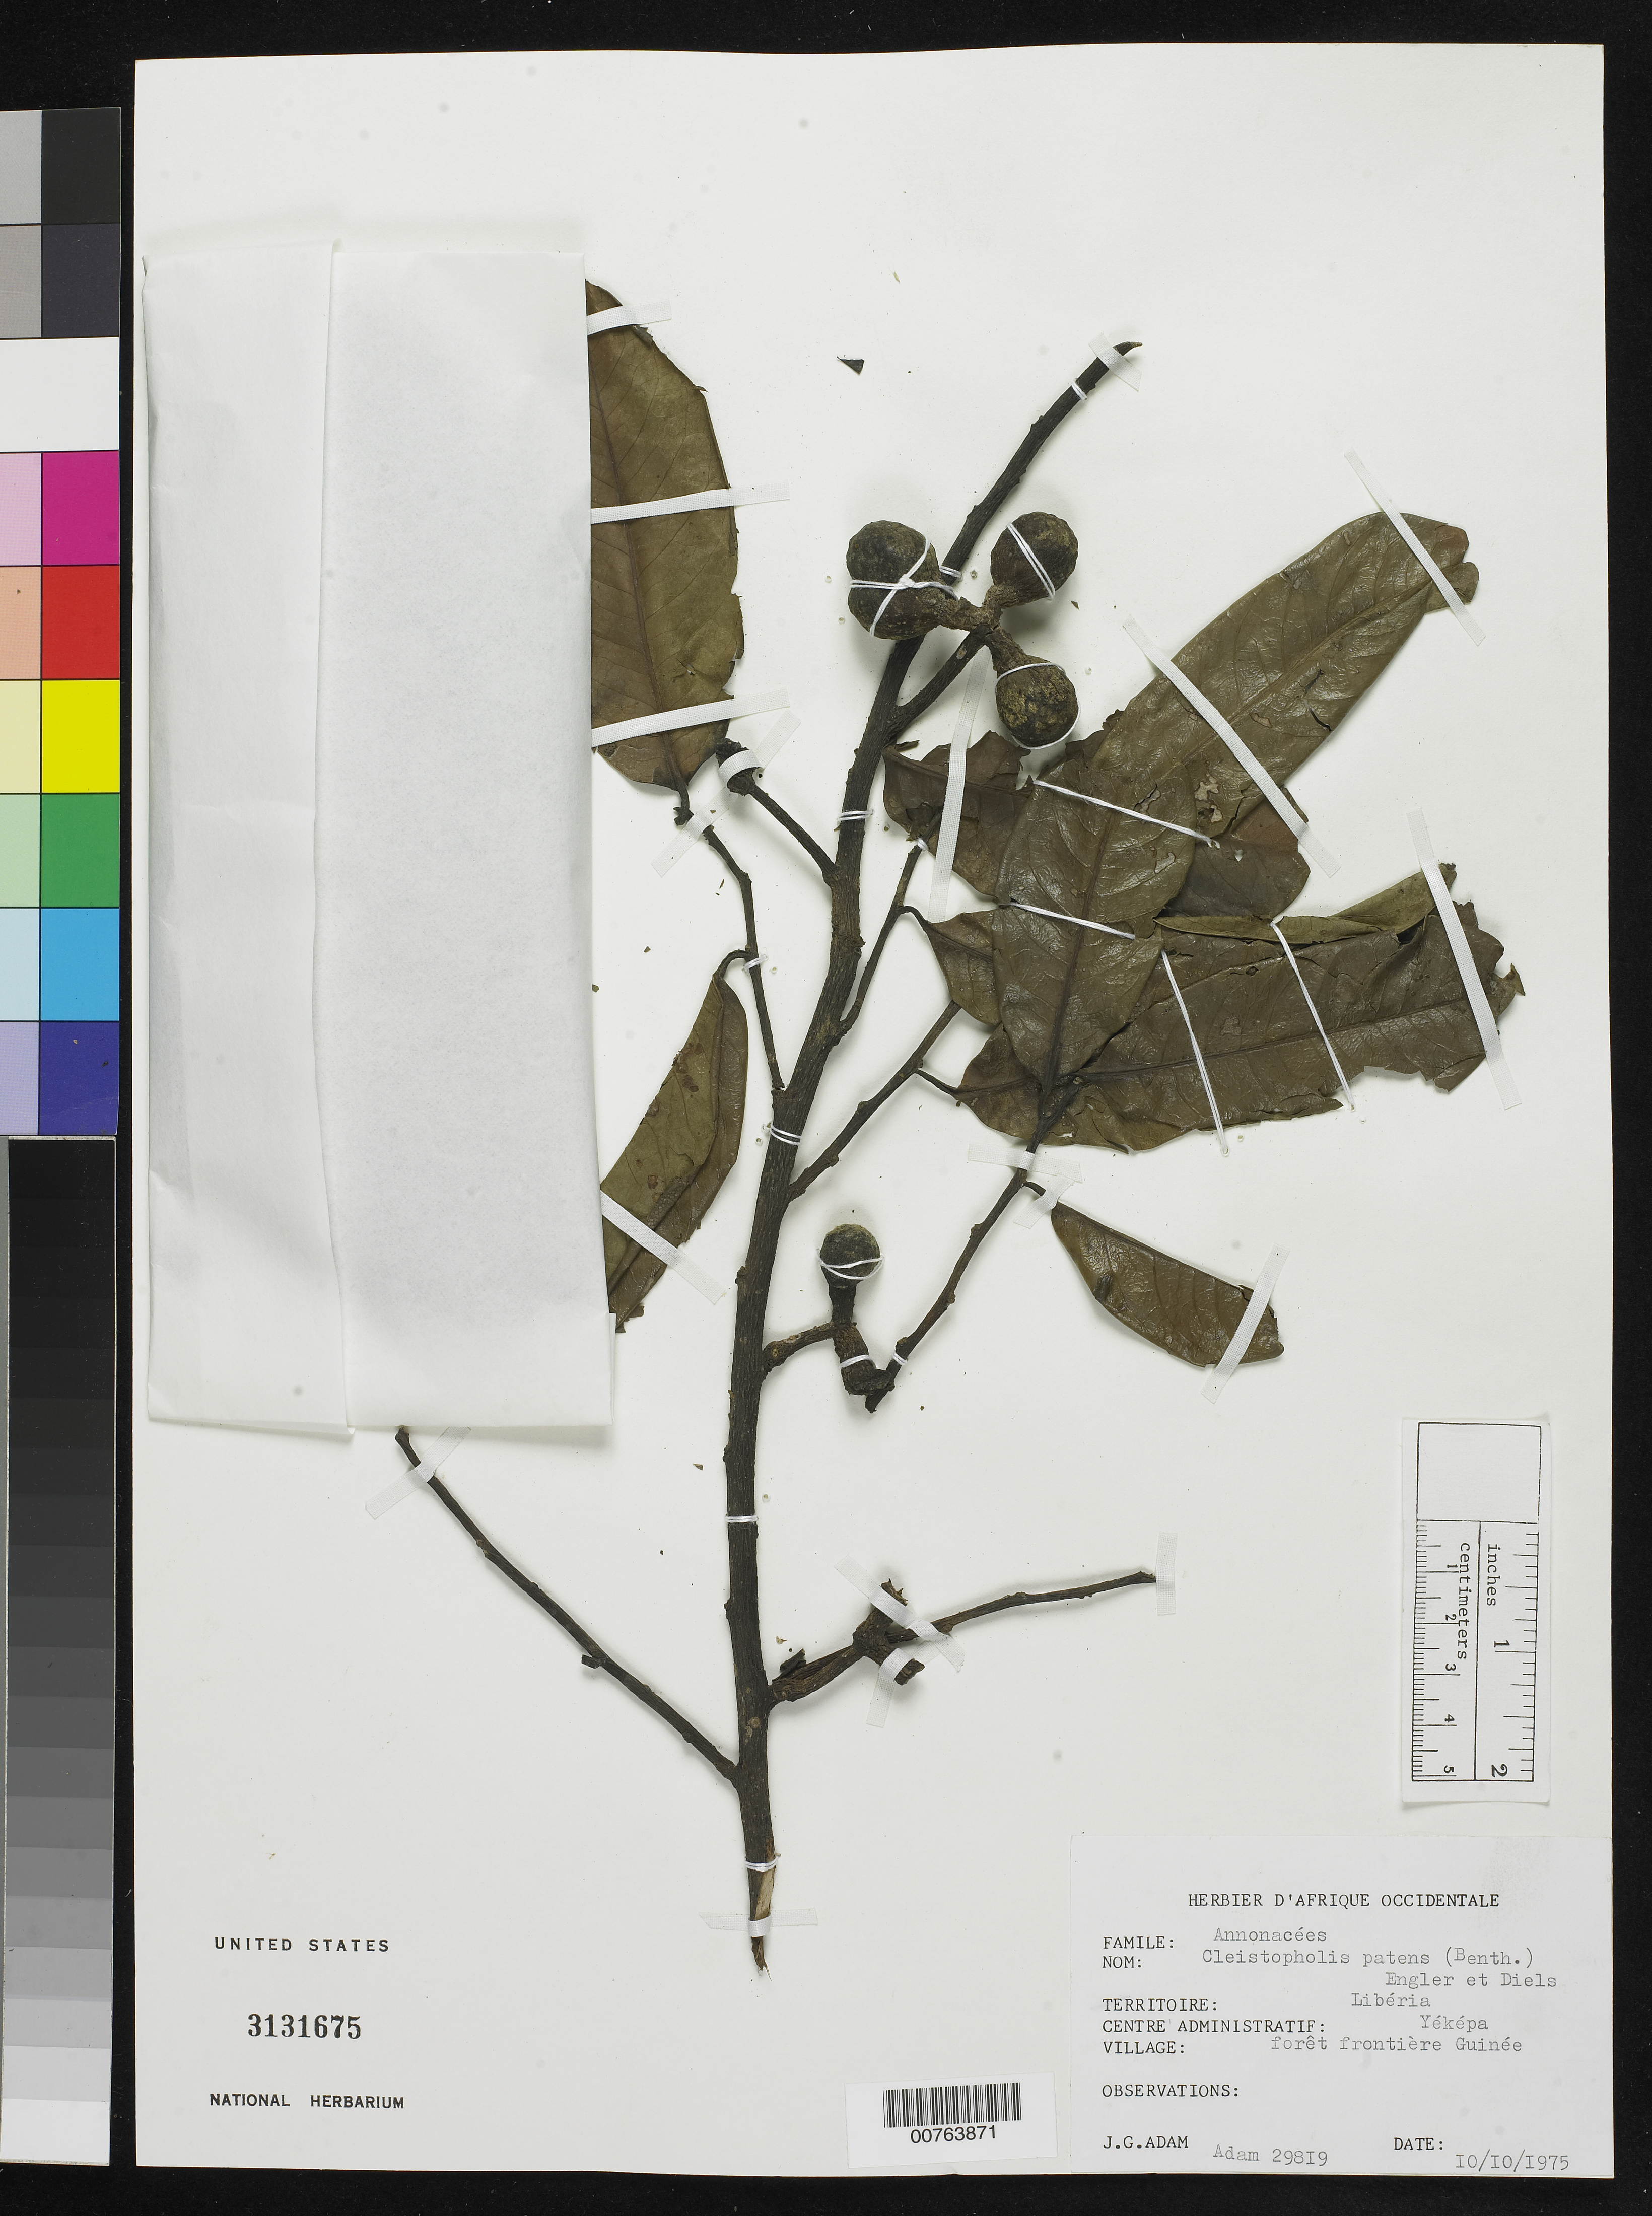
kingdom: Plantae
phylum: Tracheophyta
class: Magnoliopsida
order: Magnoliales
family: Annonaceae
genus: Cleistopholis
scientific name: Cleistopholis patens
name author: (Benth.) Engl. & Diels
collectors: J. Adam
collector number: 29819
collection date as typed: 10 Oct 1975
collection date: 1975-10-10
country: Liberia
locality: Yéképa; frontière Guinée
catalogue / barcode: US 3131675